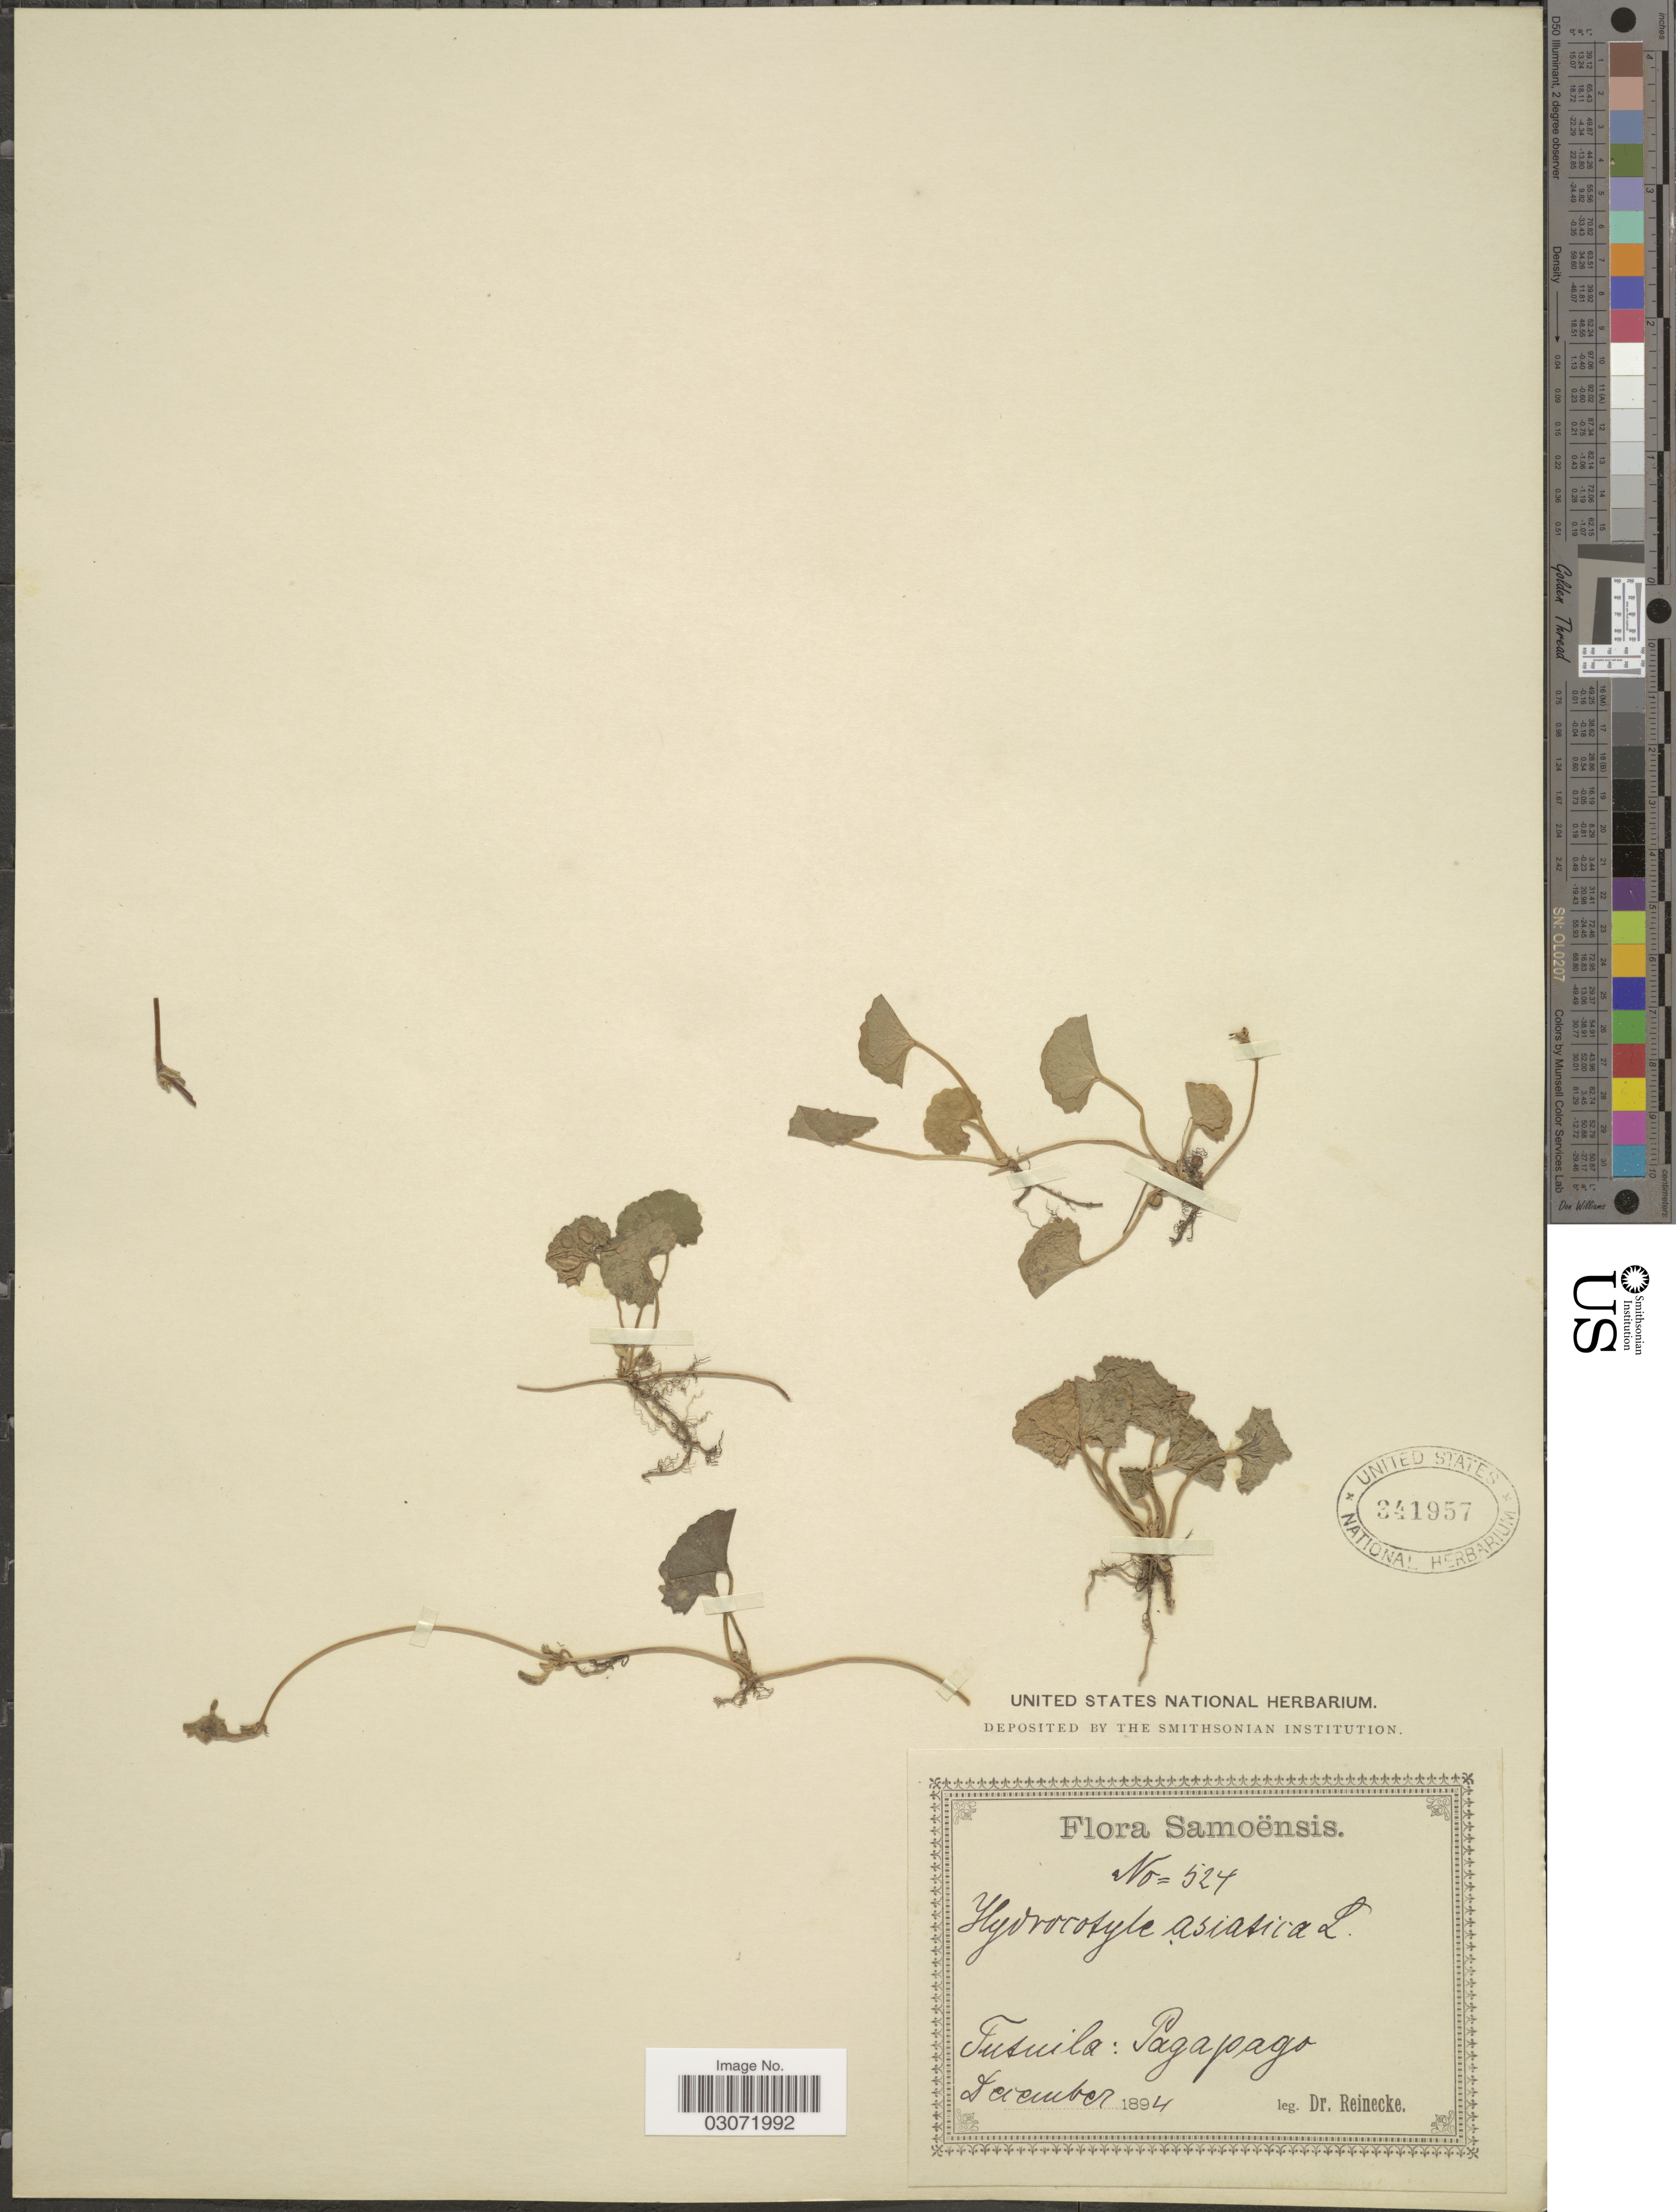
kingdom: Plantae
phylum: Tracheophyta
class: Magnoliopsida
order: Apiales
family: Apiaceae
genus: Centella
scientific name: Centella asiatica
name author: (L.) Urb.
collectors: -- Reinecke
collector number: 524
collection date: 1894-12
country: American Samoa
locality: Tutuila: Pagapago. Samoënsis.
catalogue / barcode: US 341957